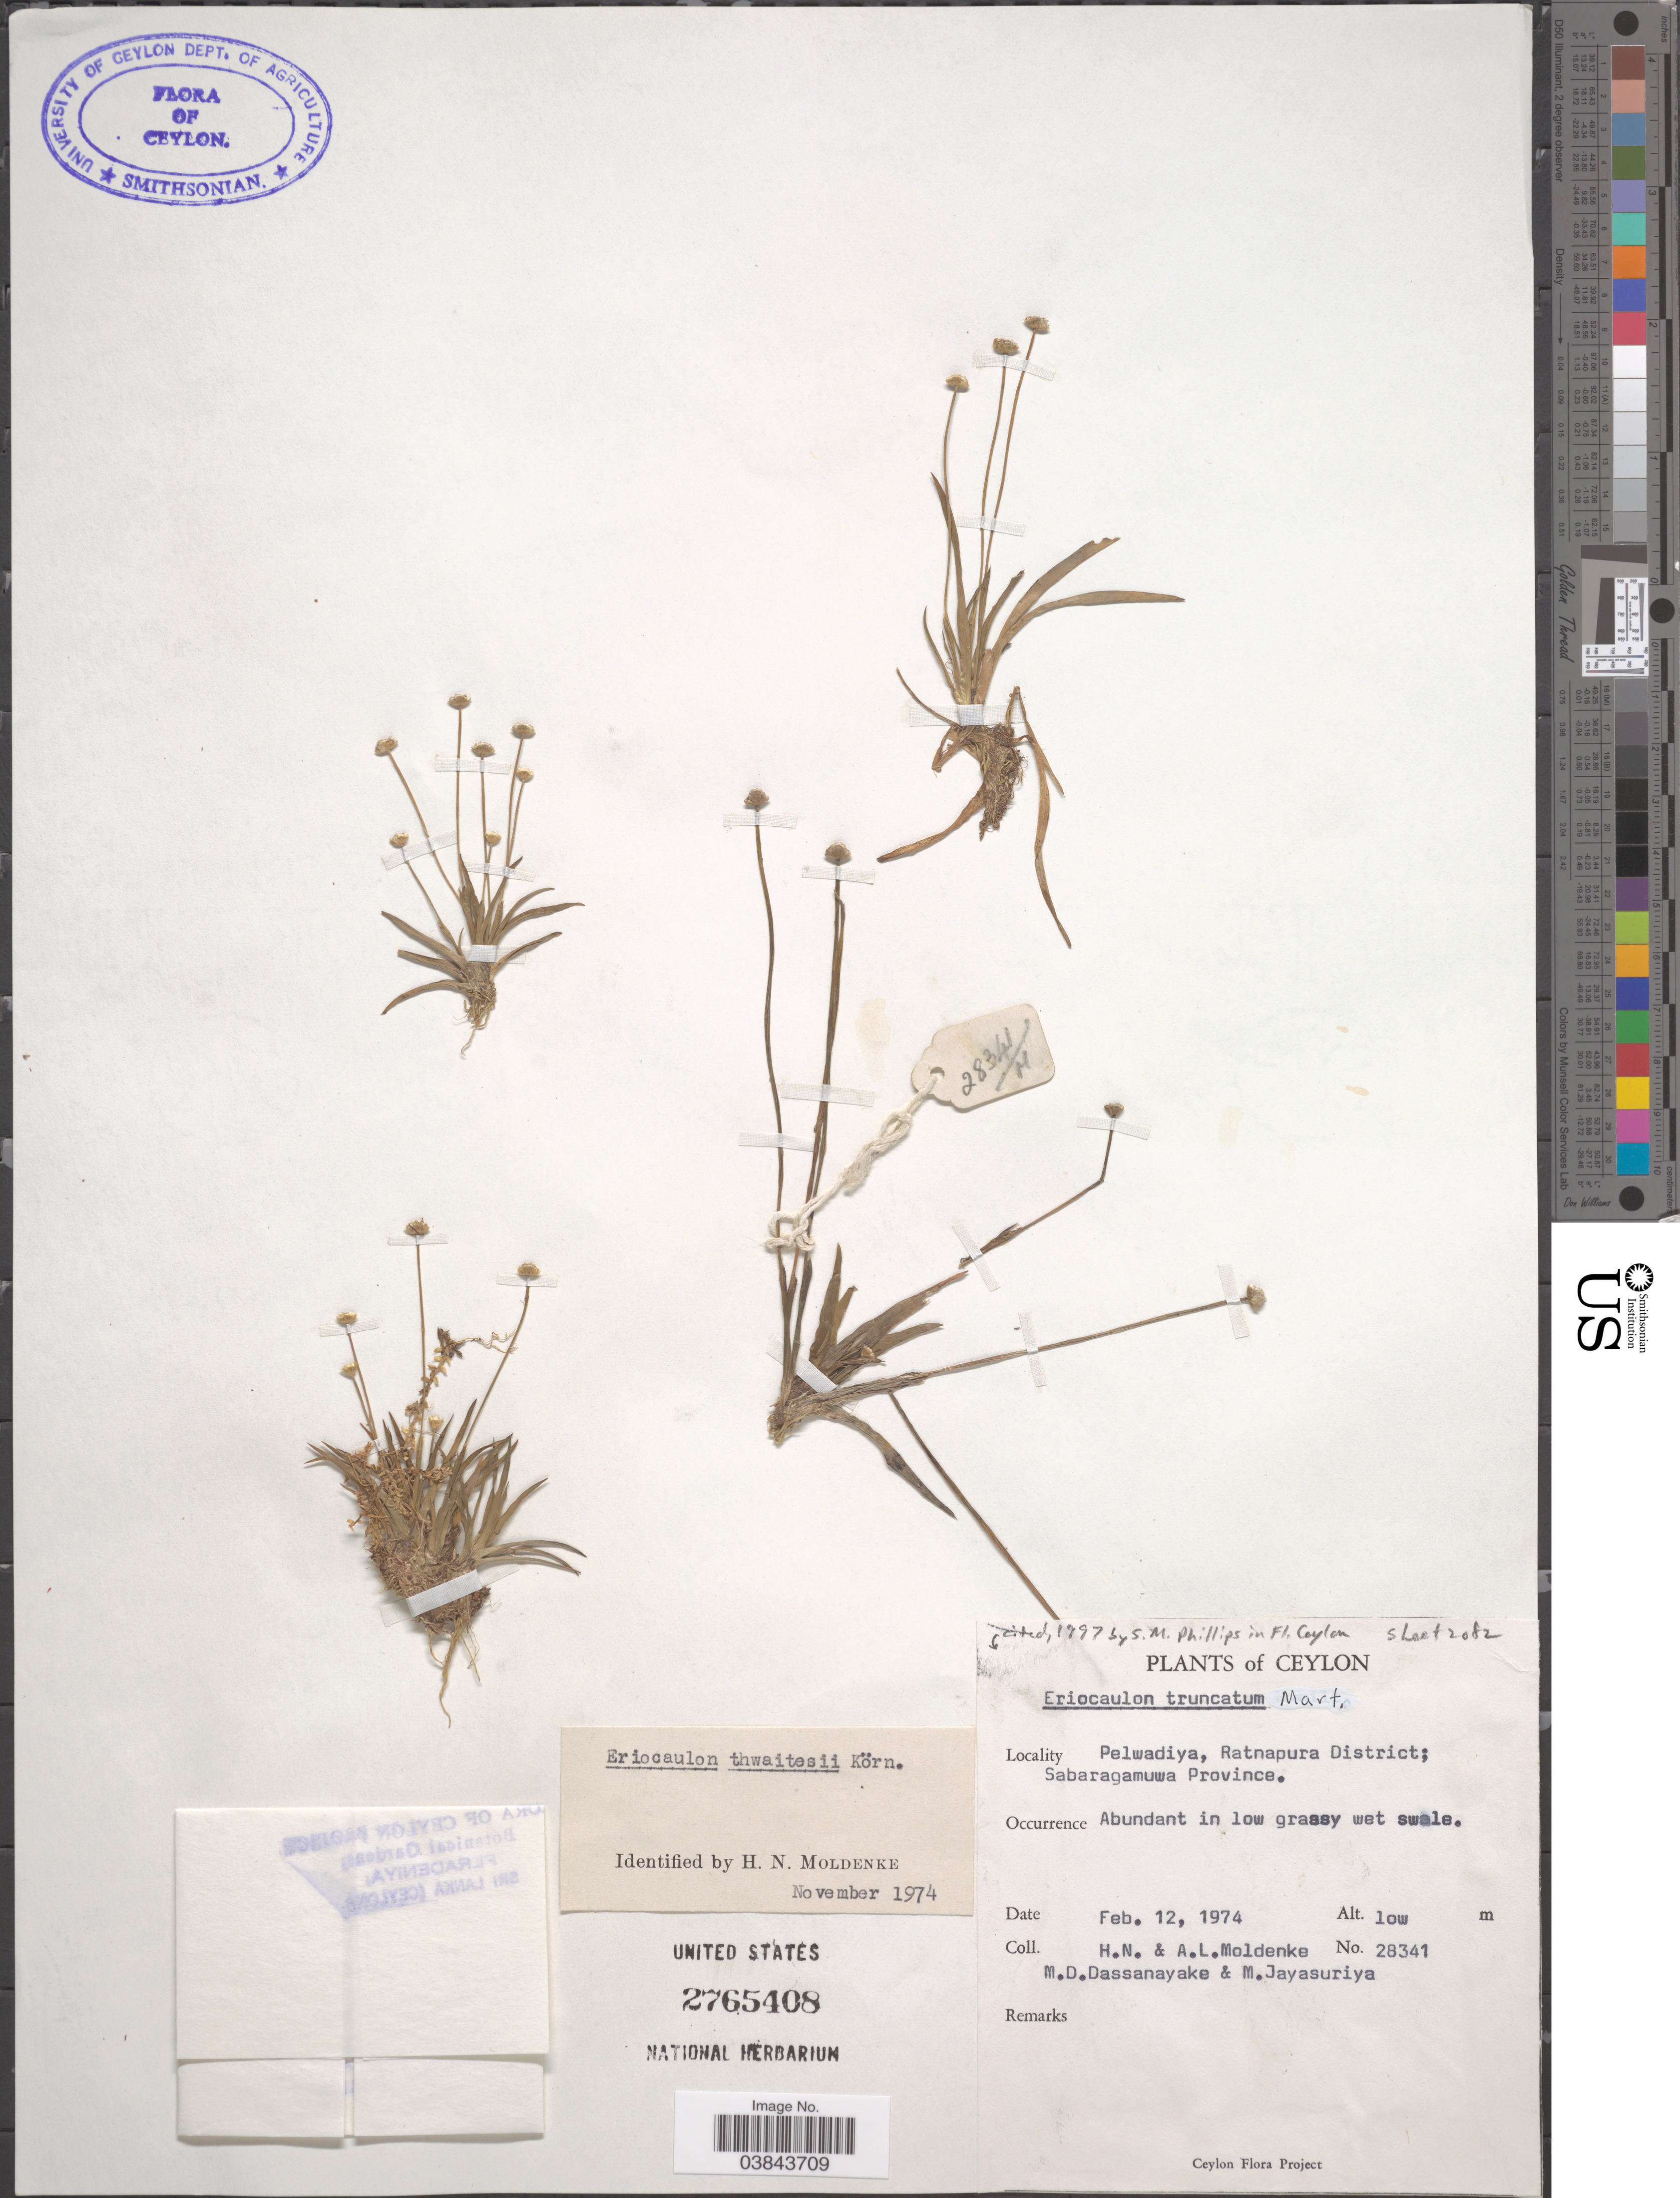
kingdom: Plantae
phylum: Tracheophyta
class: Liliopsida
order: Poales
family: Eriocaulaceae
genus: Eriocaulon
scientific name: Eriocaulon truncatum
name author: Buch.-Ham. ex Mart.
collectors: H. N. Moldenke, A. L. Moldenke, M. D. Dassanayake & M. Jayasuriya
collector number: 28341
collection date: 1974-02-12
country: Sri Lanka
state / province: Sabaragamuwa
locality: Ceylon. Pelwadiya, Ratnapura District.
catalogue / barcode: US 2765408